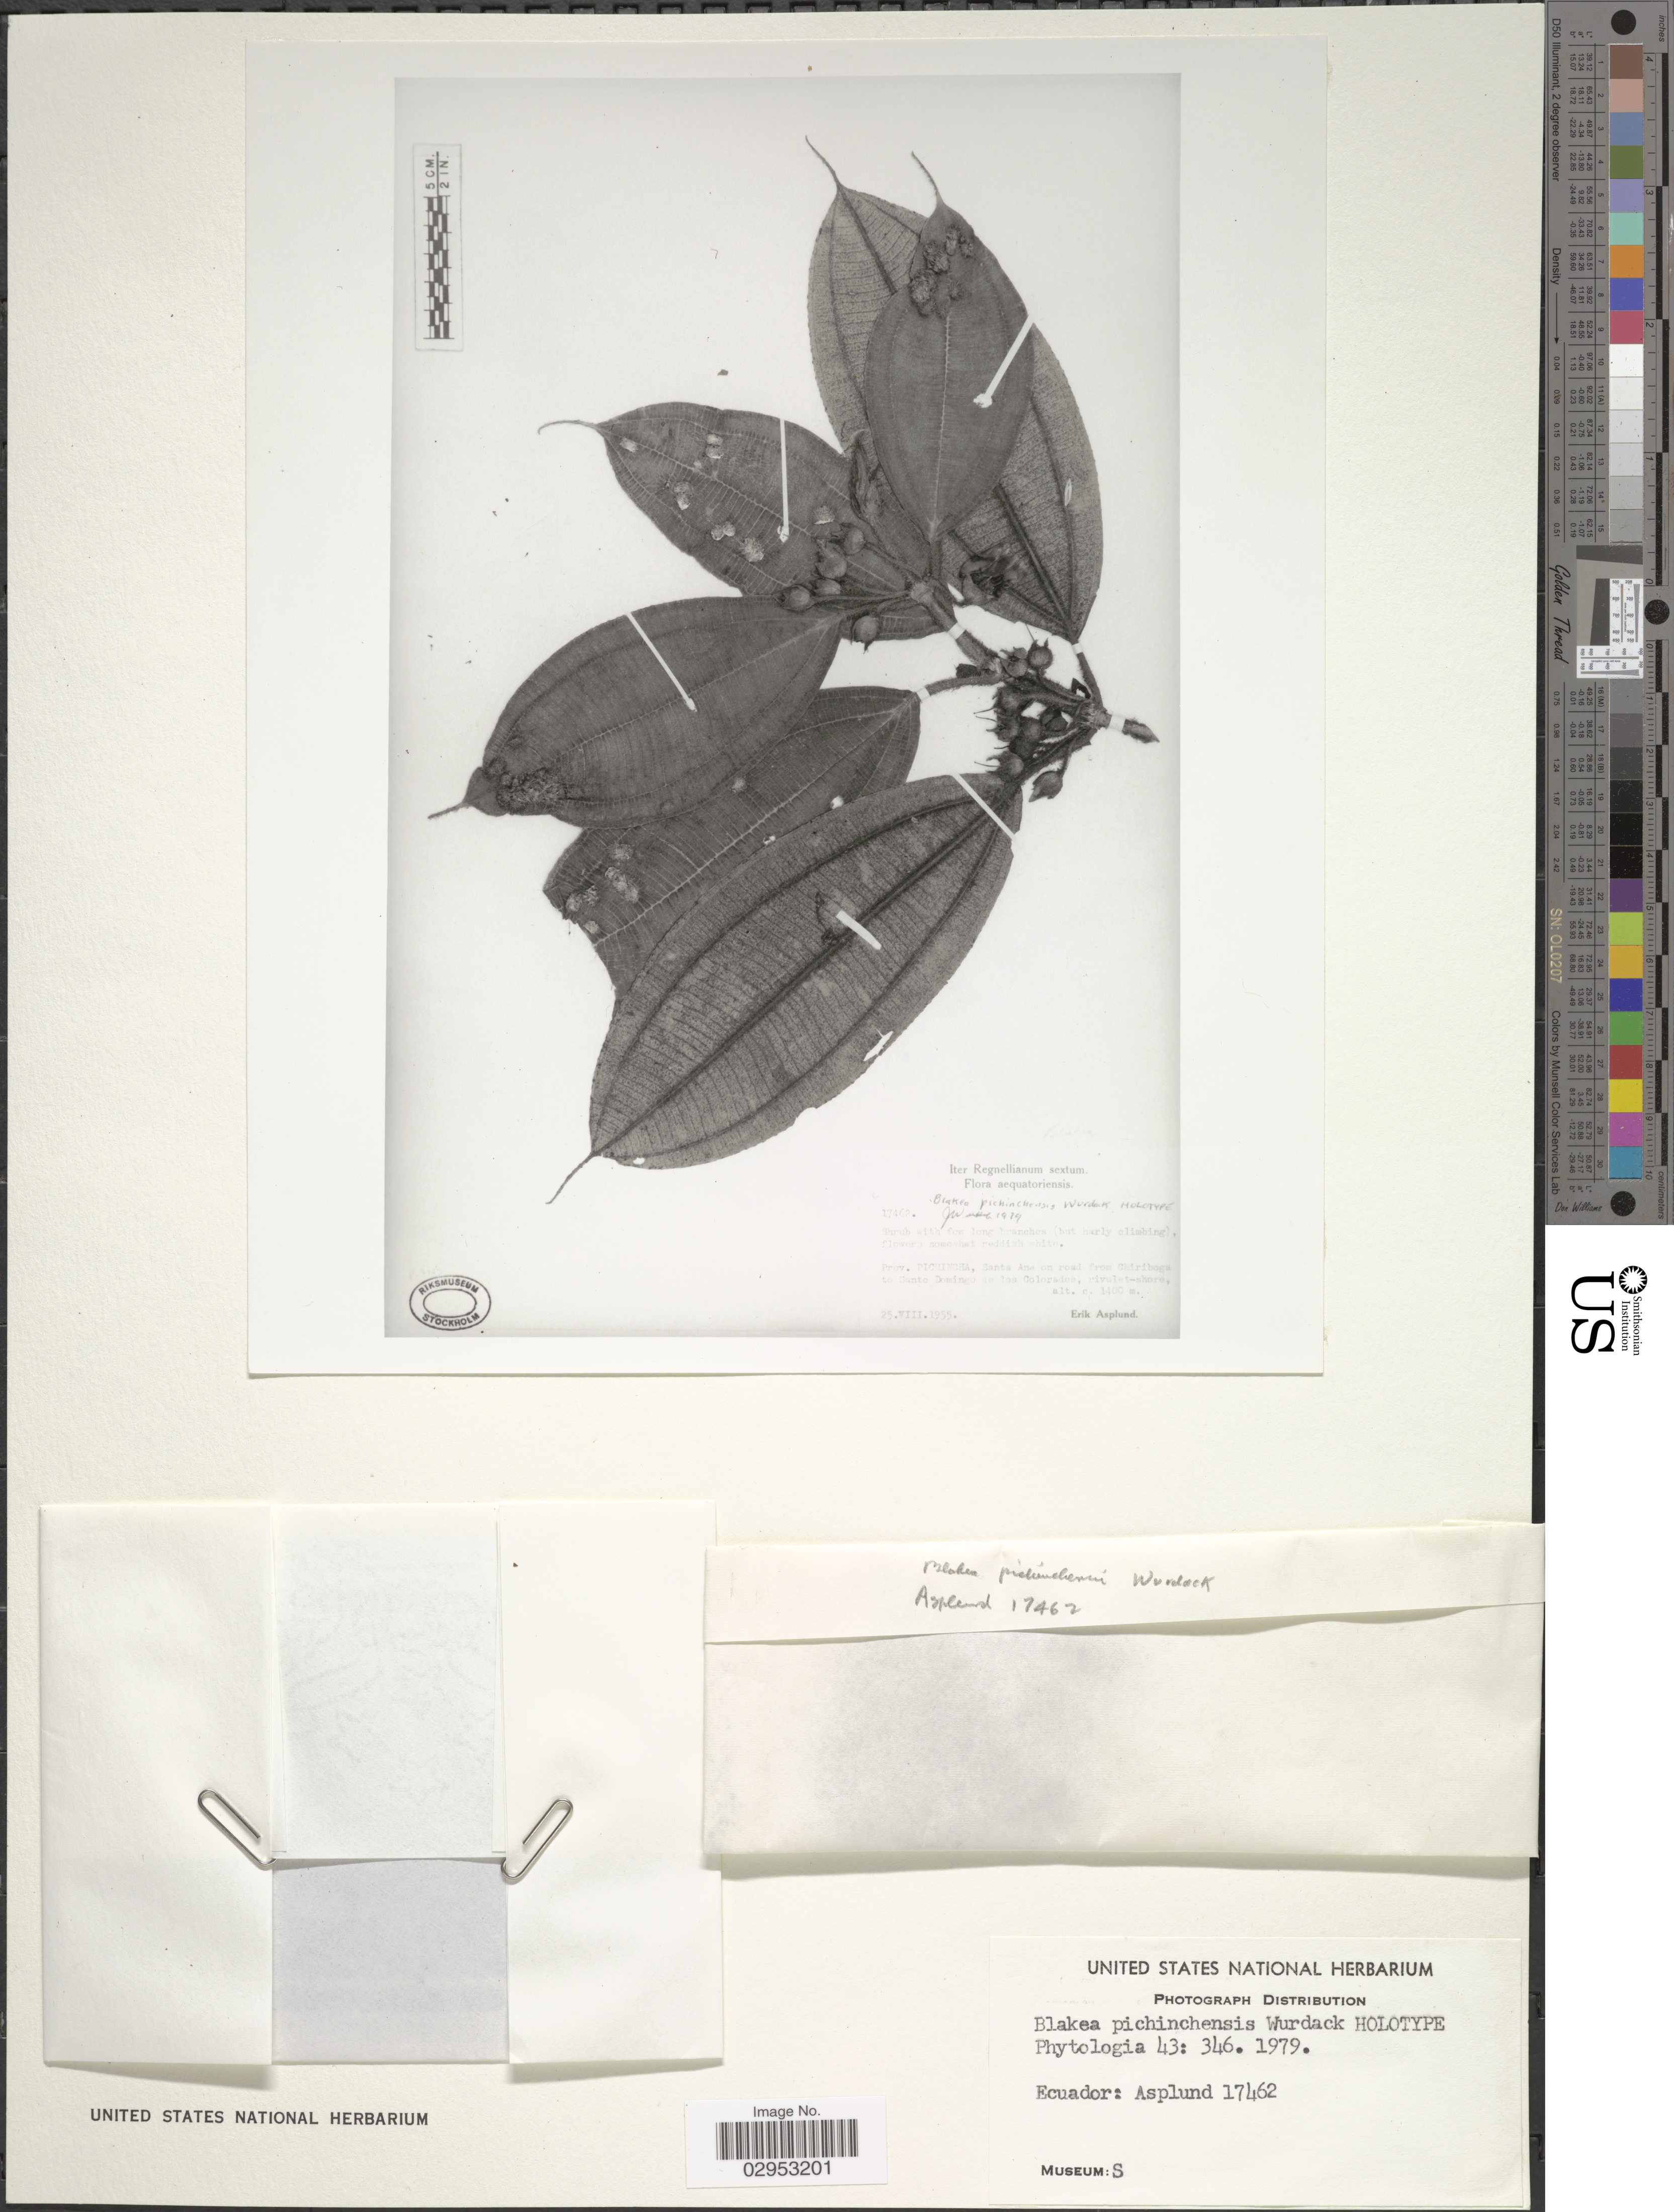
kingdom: Plantae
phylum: Tracheophyta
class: Magnoliopsida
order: Myrtales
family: Melastomataceae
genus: Blakea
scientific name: Blakea pichinchensis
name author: Wurdack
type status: Isotype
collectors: E. Asplund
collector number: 17462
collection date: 1955-08-25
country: Ecuador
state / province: Pichincha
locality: Santa Ana on road from Chiriboga to Santo Domino de Los Colorados, rivulet-shore.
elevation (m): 1400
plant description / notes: Photograph and fragmentary material of (holo) type specimen ex herb. S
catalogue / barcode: US 3726765